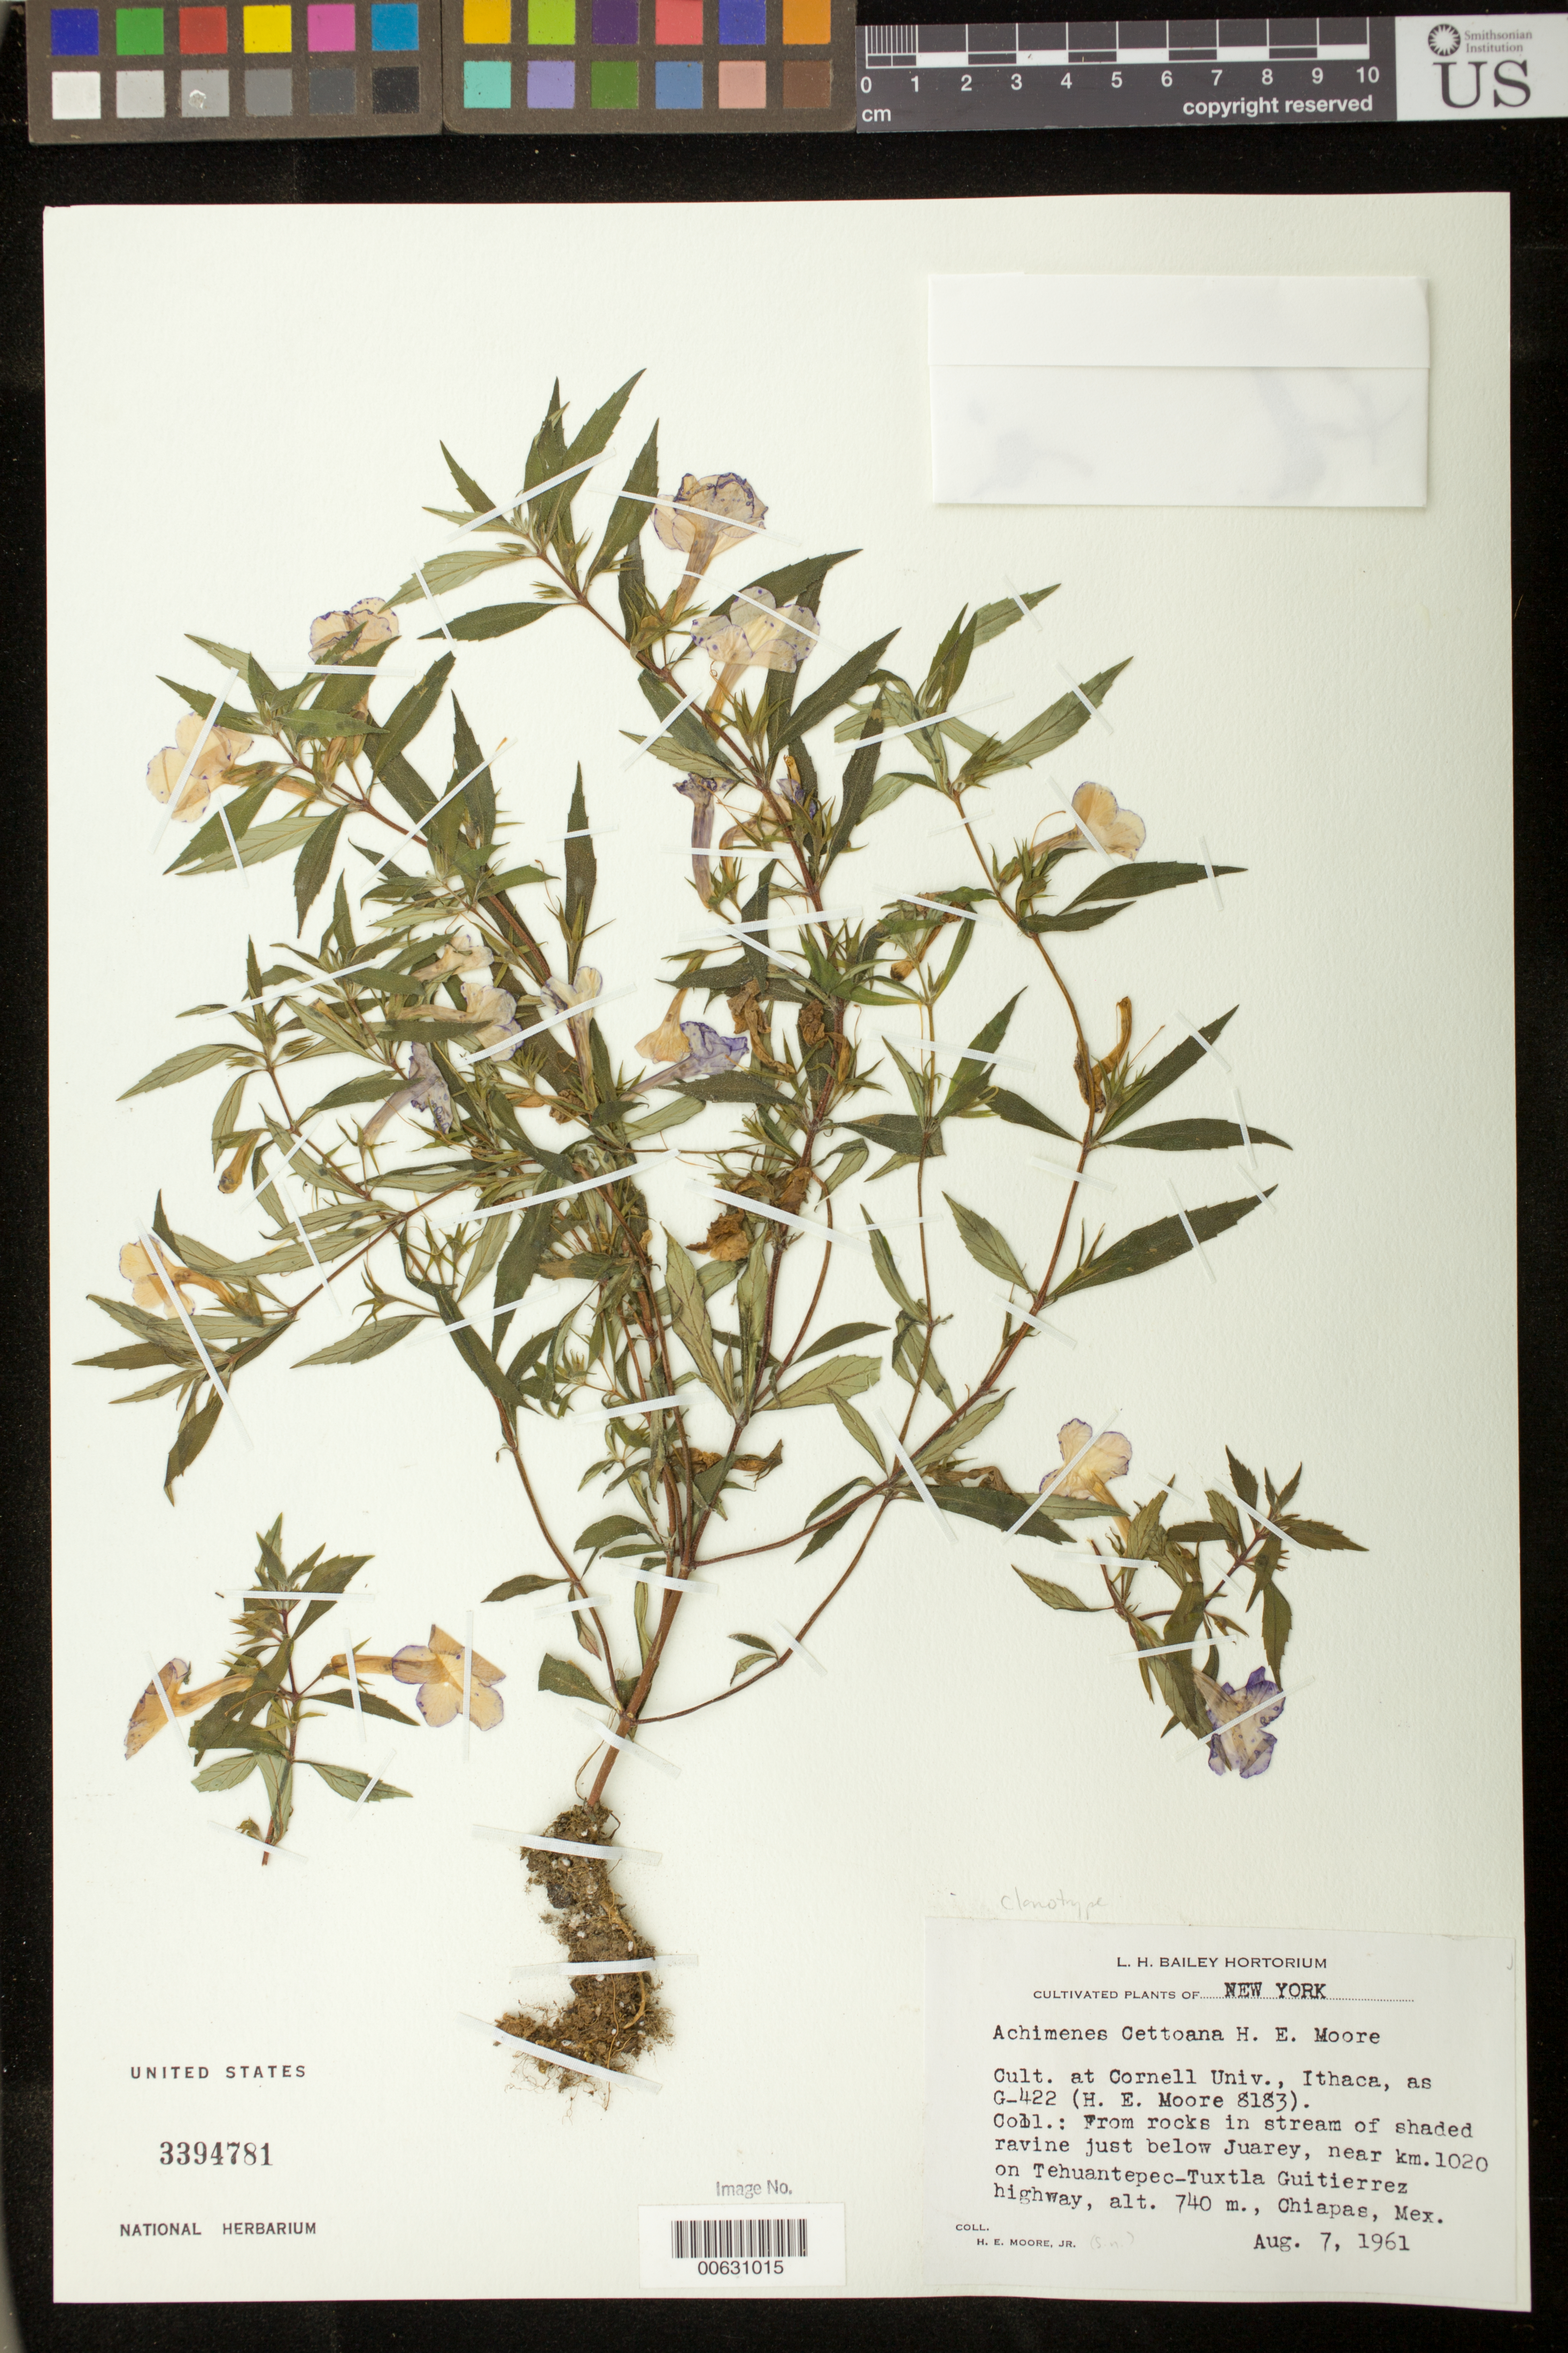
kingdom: Plantae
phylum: Tracheophyta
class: Magnoliopsida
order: Lamiales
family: Gesneriaceae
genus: Achimenes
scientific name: Achimenes cettoana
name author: H.E. Moore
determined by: Skog, Laurence E.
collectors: H. E. Moore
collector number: s.n. [G-422]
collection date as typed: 07 Aug 1961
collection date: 1961-08-07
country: Mexico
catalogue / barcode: US 3394781